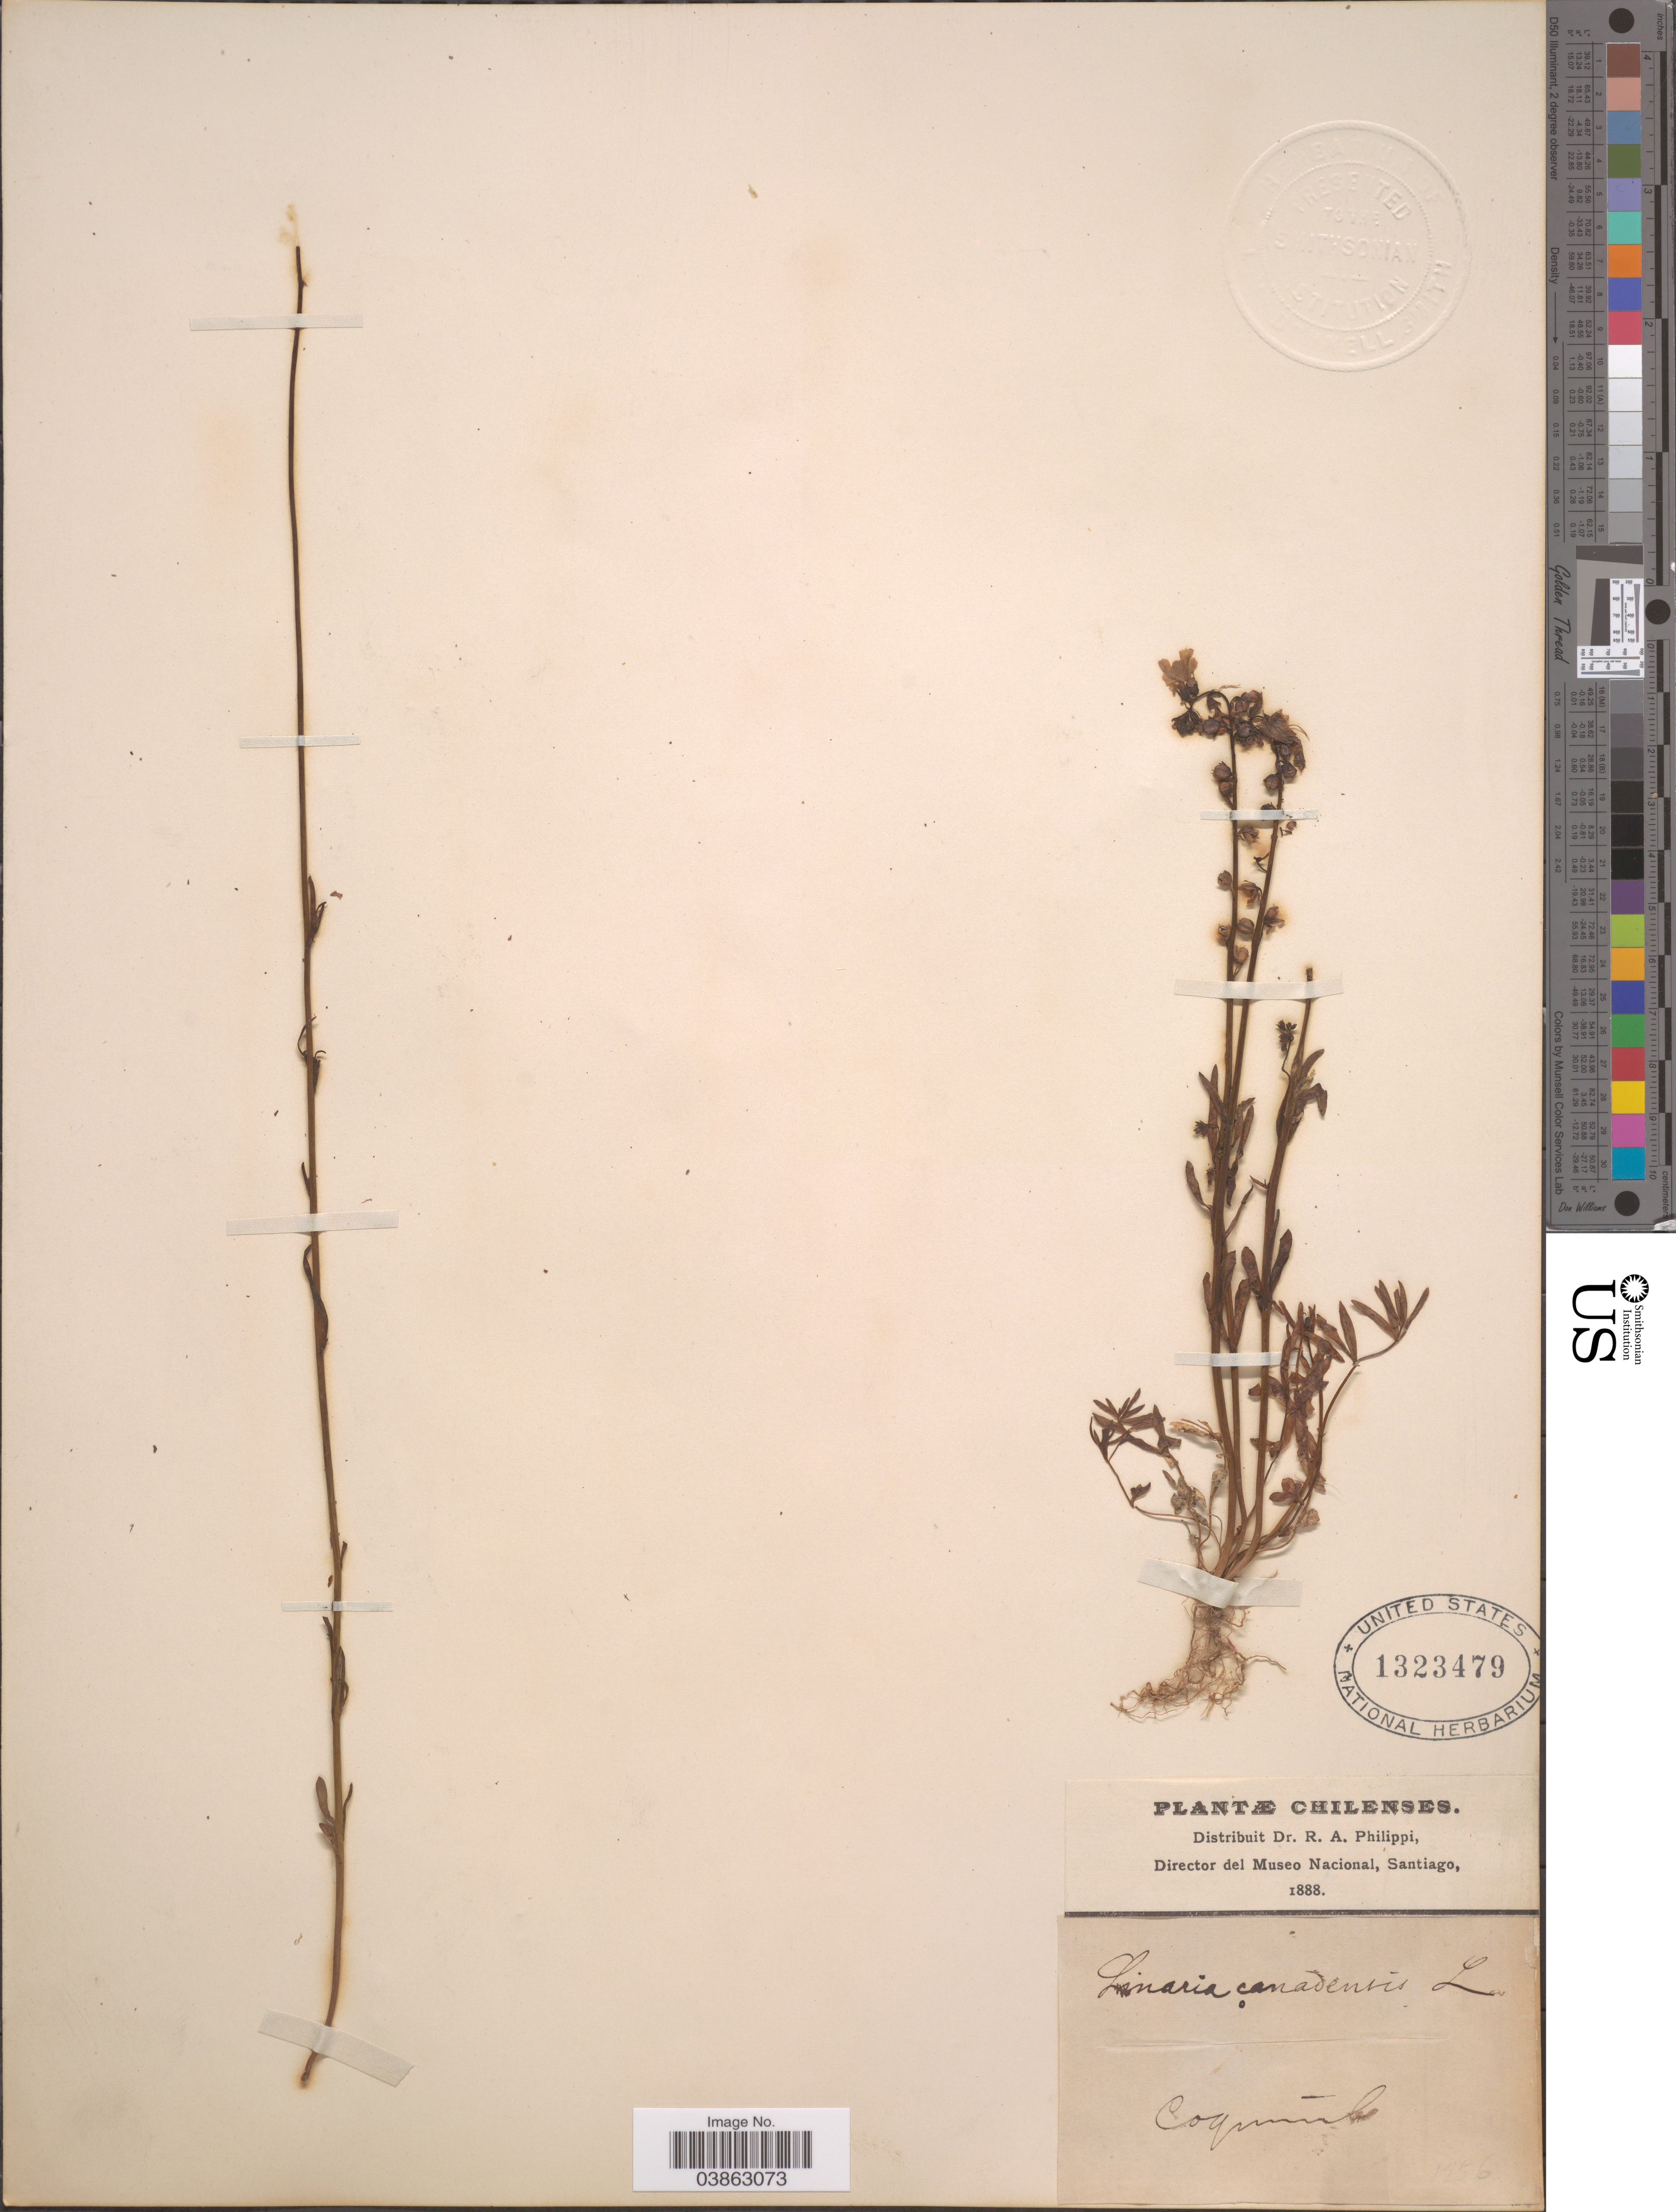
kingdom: Plantae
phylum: Tracheophyta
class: Magnoliopsida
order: Lamiales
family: Plantaginaceae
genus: Linaria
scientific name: Linaria canadensis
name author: (L.) Dum. Cours.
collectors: ex. herb. R.A. Philippi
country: Chile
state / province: Coquimbo (IV)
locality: Coquimbo.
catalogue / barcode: US 1323479